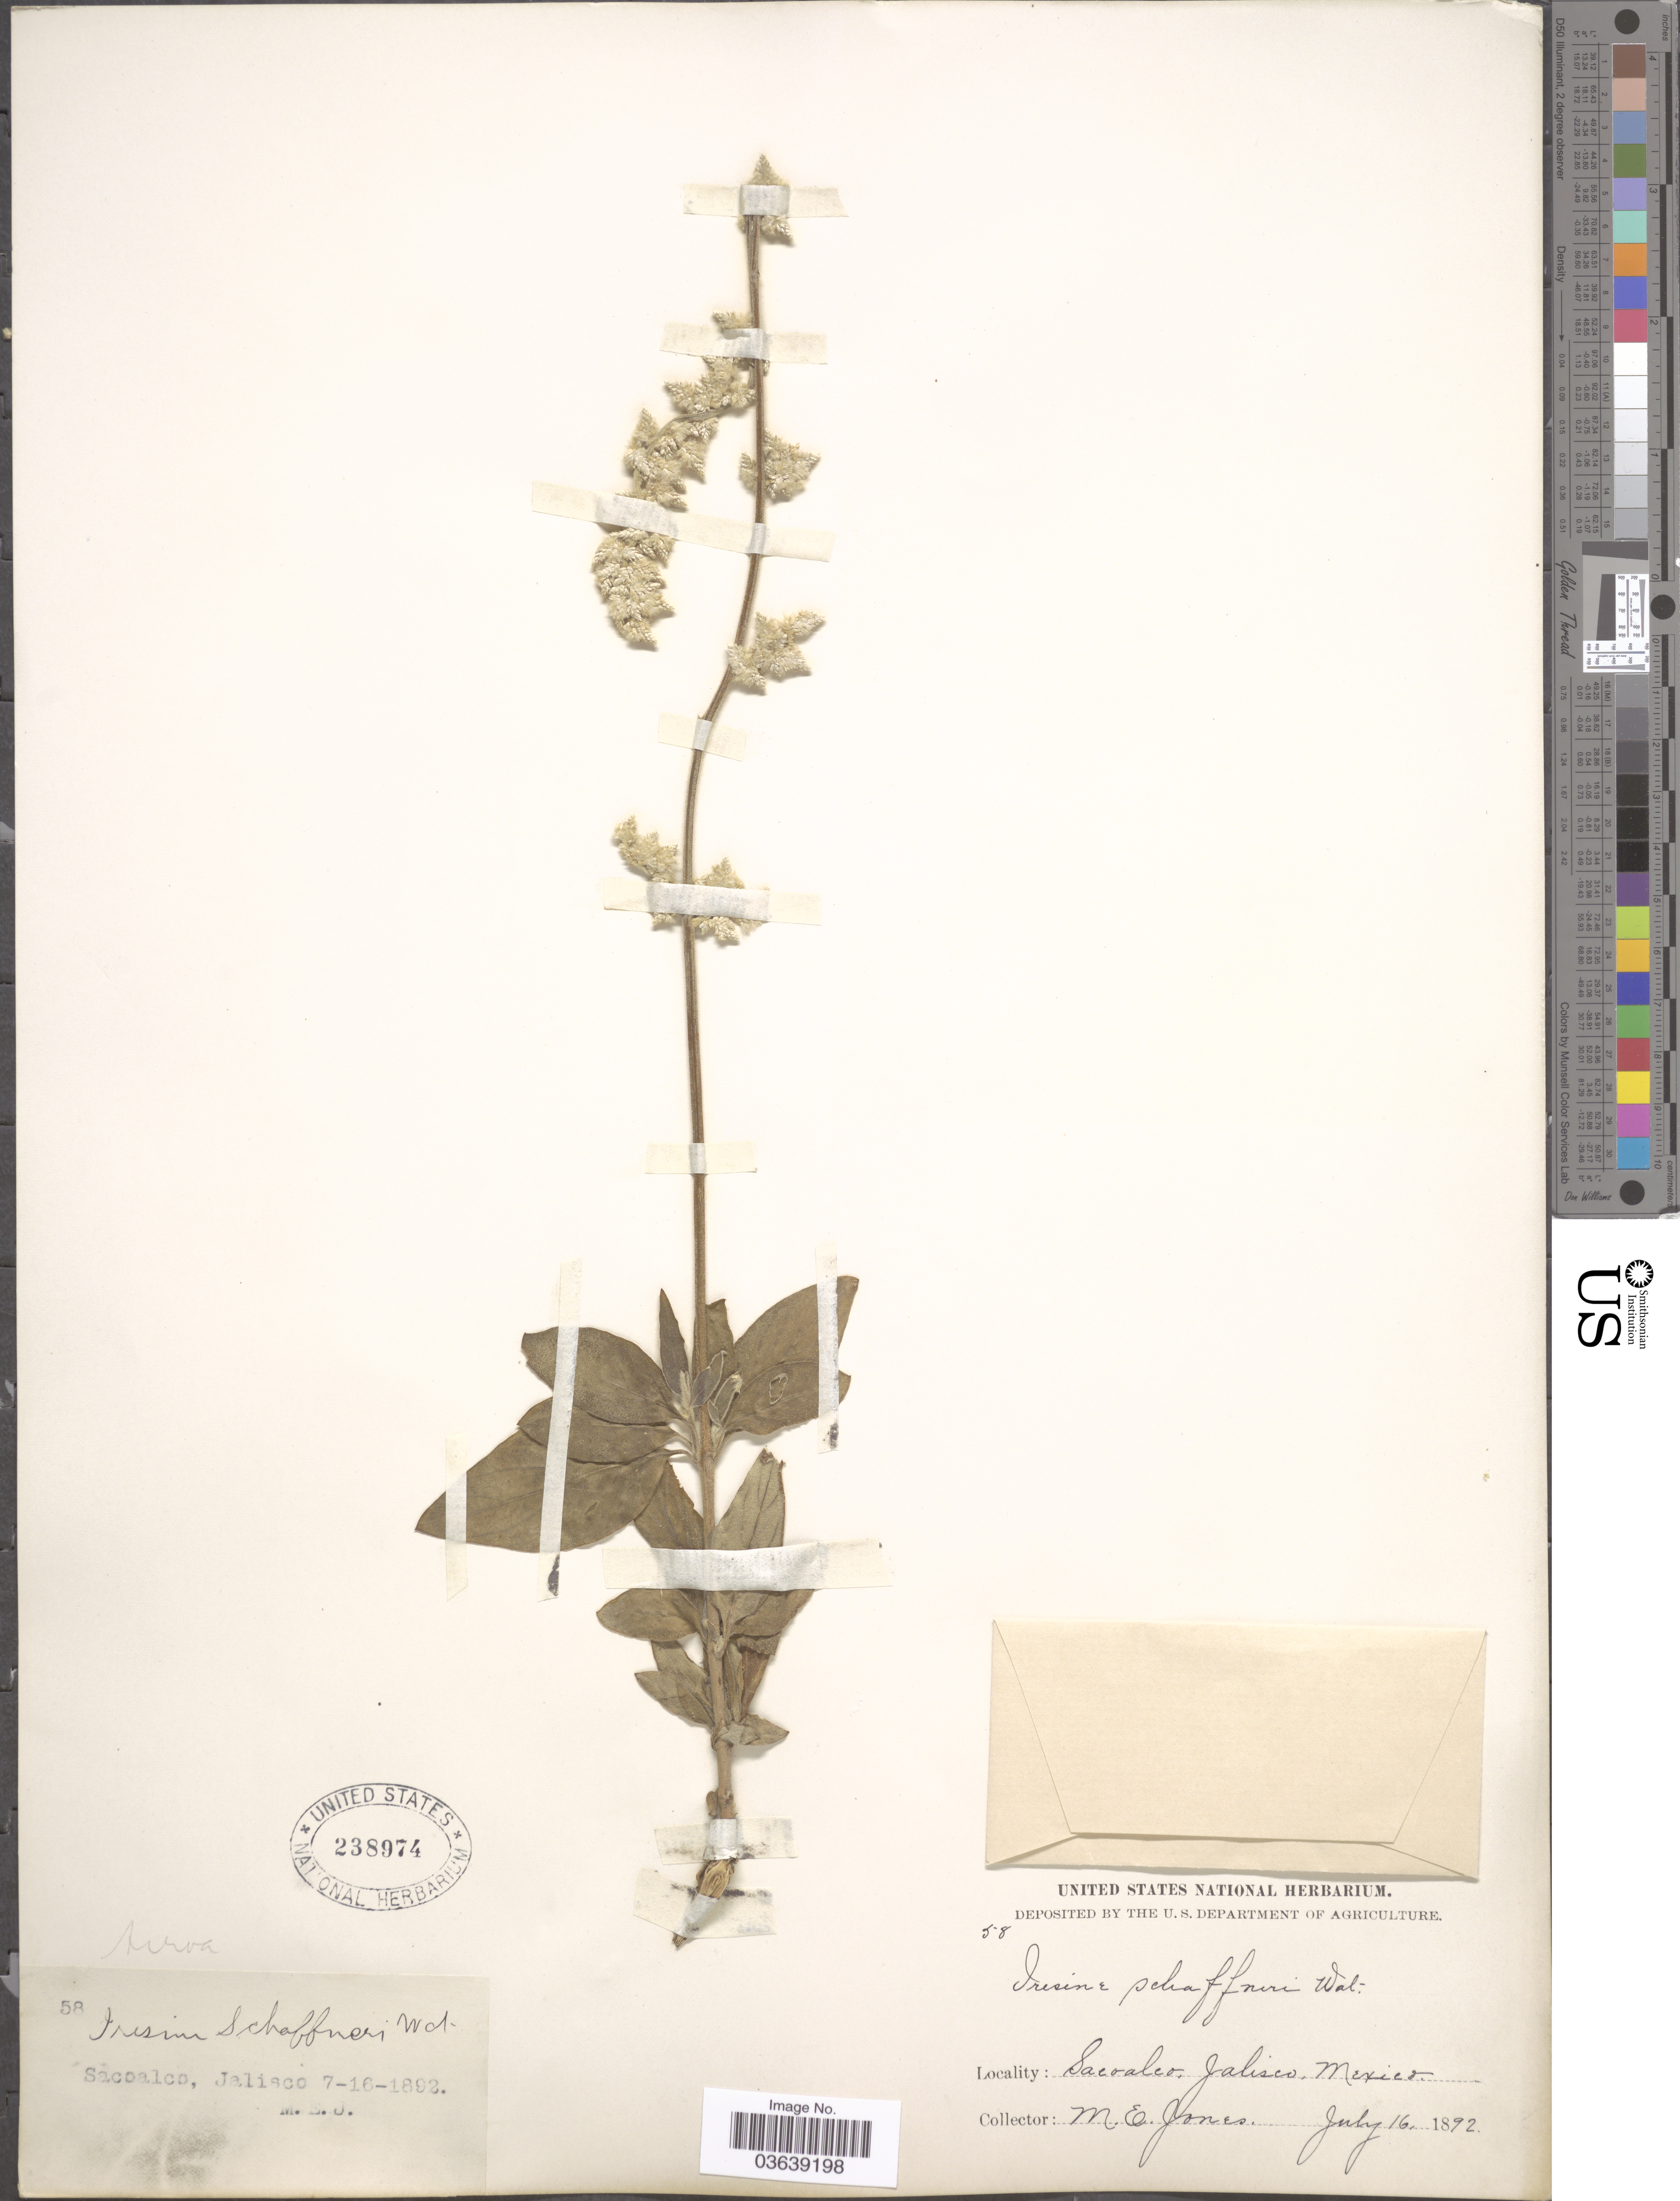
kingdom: Plantae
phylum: Tracheophyta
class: Magnoliopsida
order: Caryophyllales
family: Amaranthaceae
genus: Iresine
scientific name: Iresine schaffneri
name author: S. Watson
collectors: M. E. Jones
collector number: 58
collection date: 1892-07-16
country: Mexico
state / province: Jalisco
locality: Sacoalco.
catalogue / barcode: US 238974